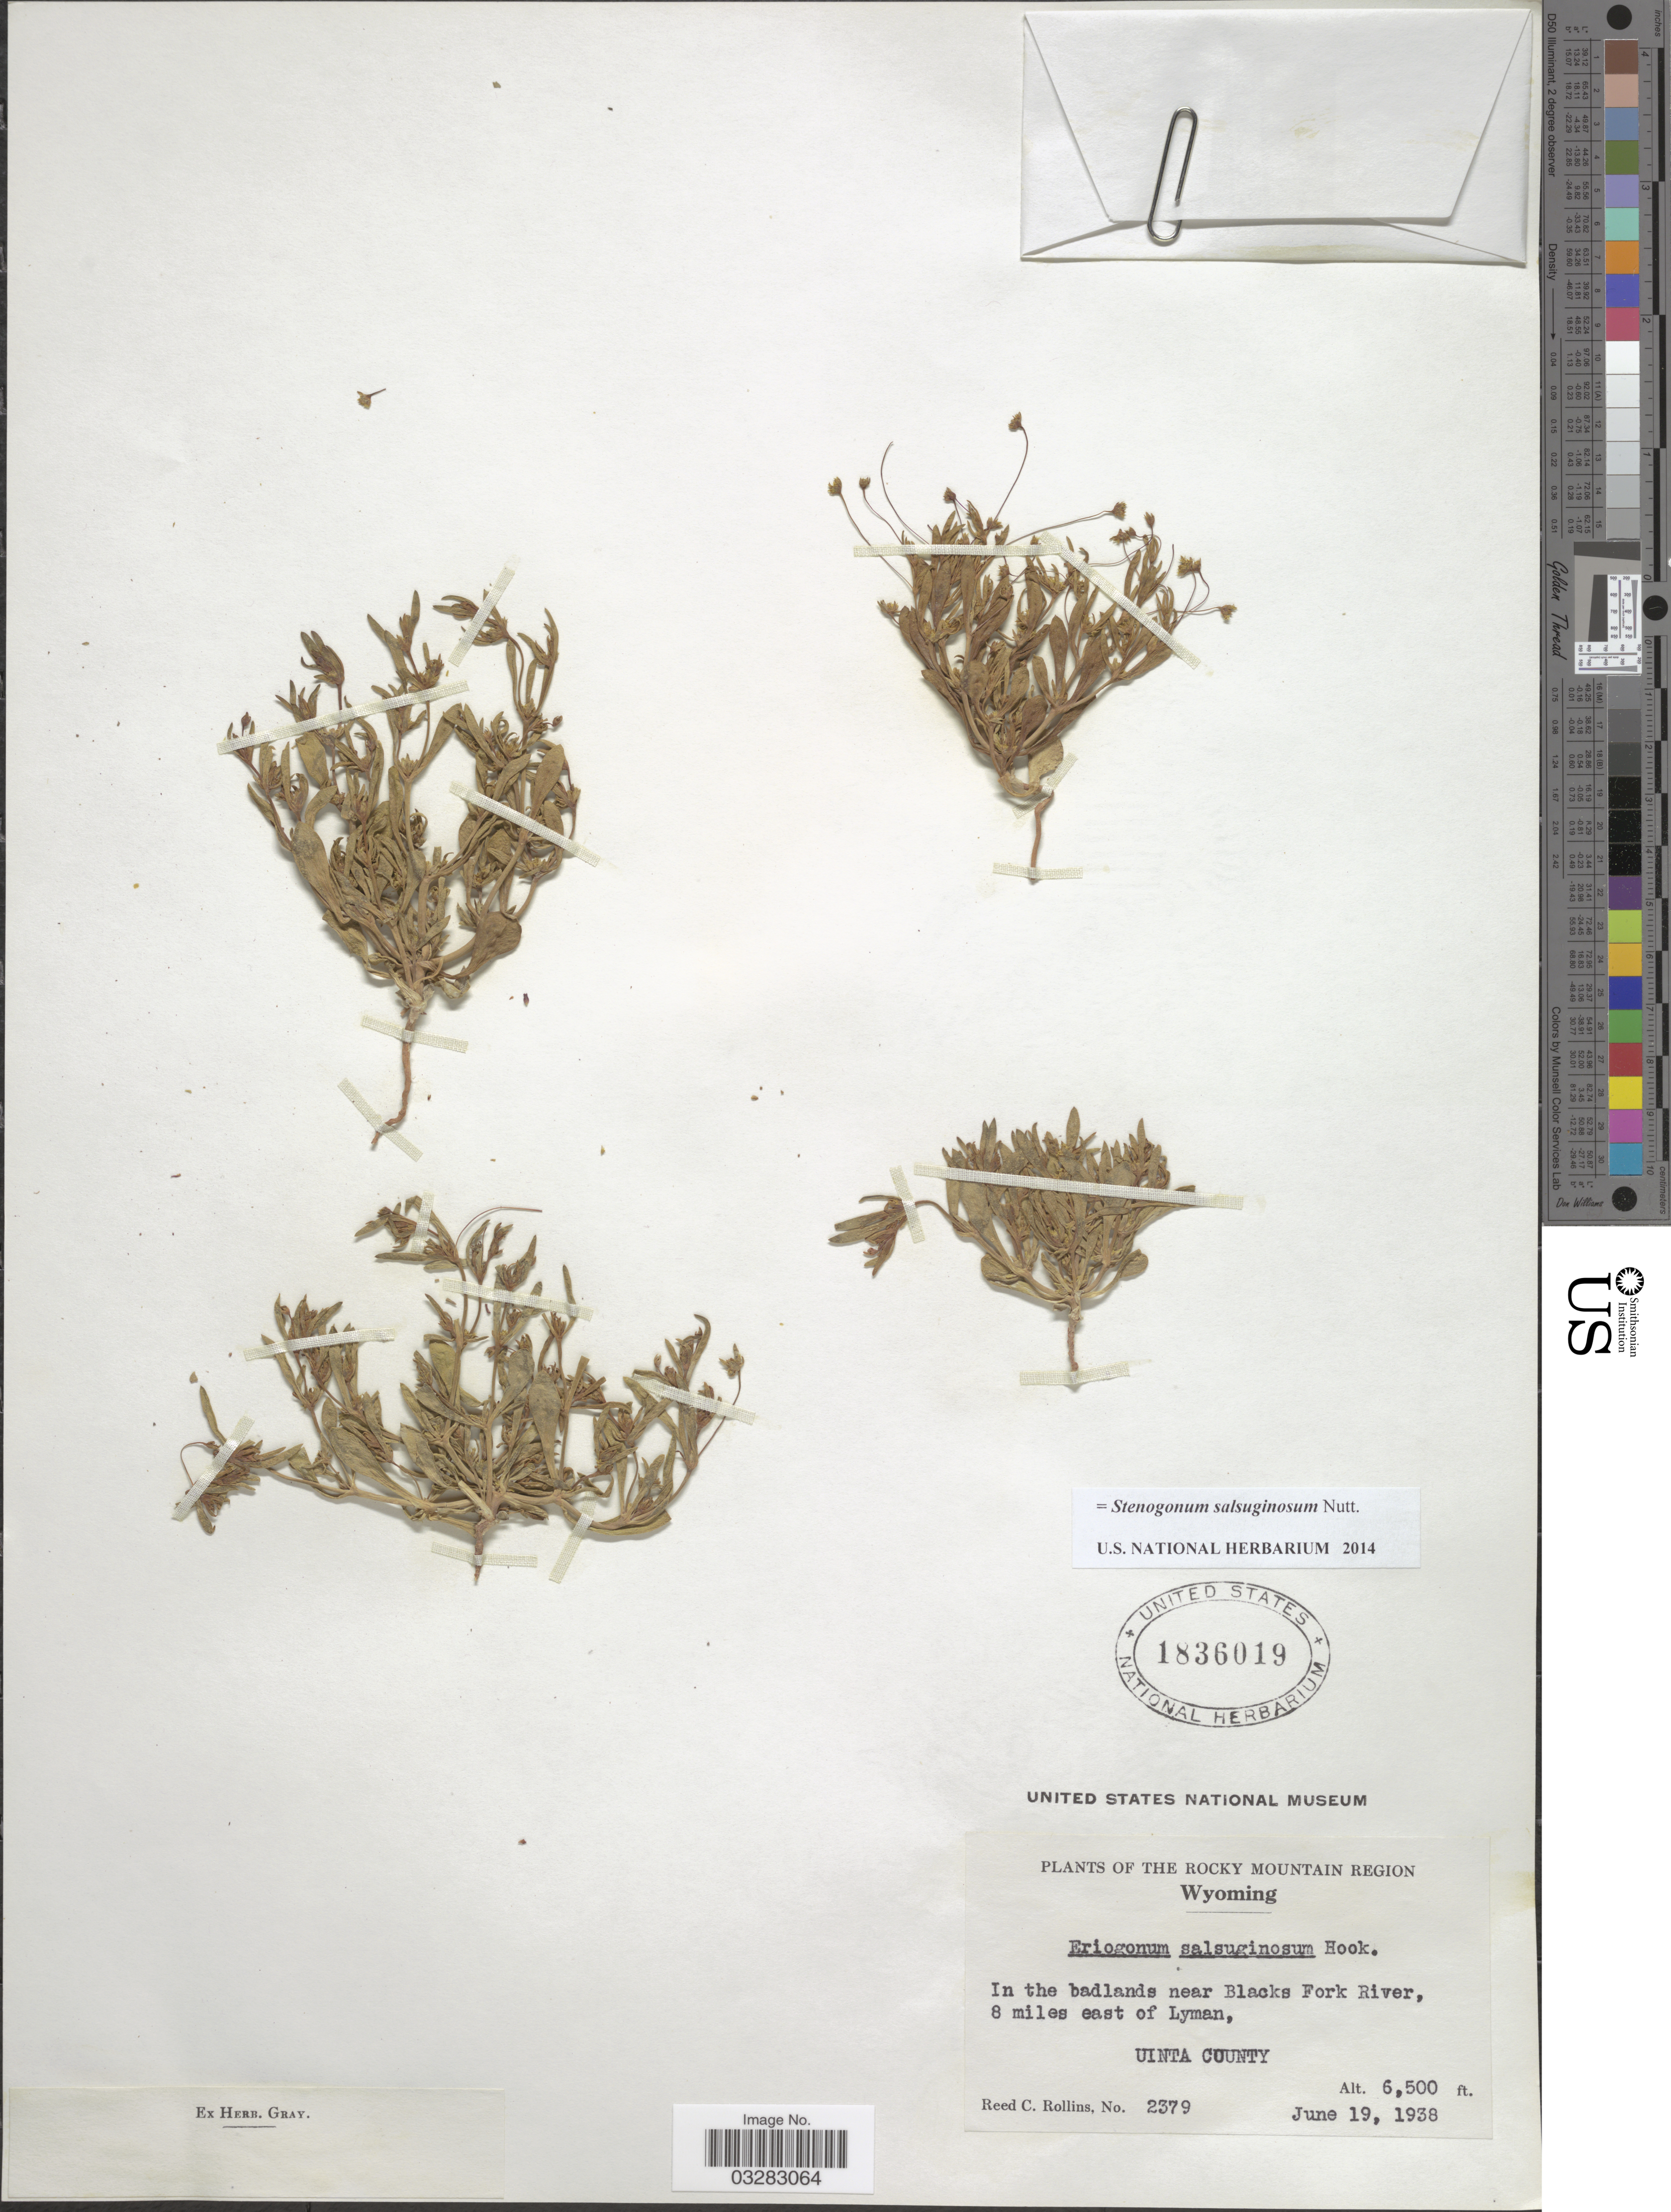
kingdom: Plantae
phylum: Tracheophyta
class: Magnoliopsida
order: Caryophyllales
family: Polygonaceae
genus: Stenogonum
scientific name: Stenogonum salsuginosum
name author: Nutt.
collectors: R. C. Rollins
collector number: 2379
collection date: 1938-06-19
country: United States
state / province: Wyoming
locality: Rocky Mountain Region. In the badlands near Blacks Fork River, 8 miles east of Lyman, Uinta County.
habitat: in the Badlands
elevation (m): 1981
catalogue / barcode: US 1836019